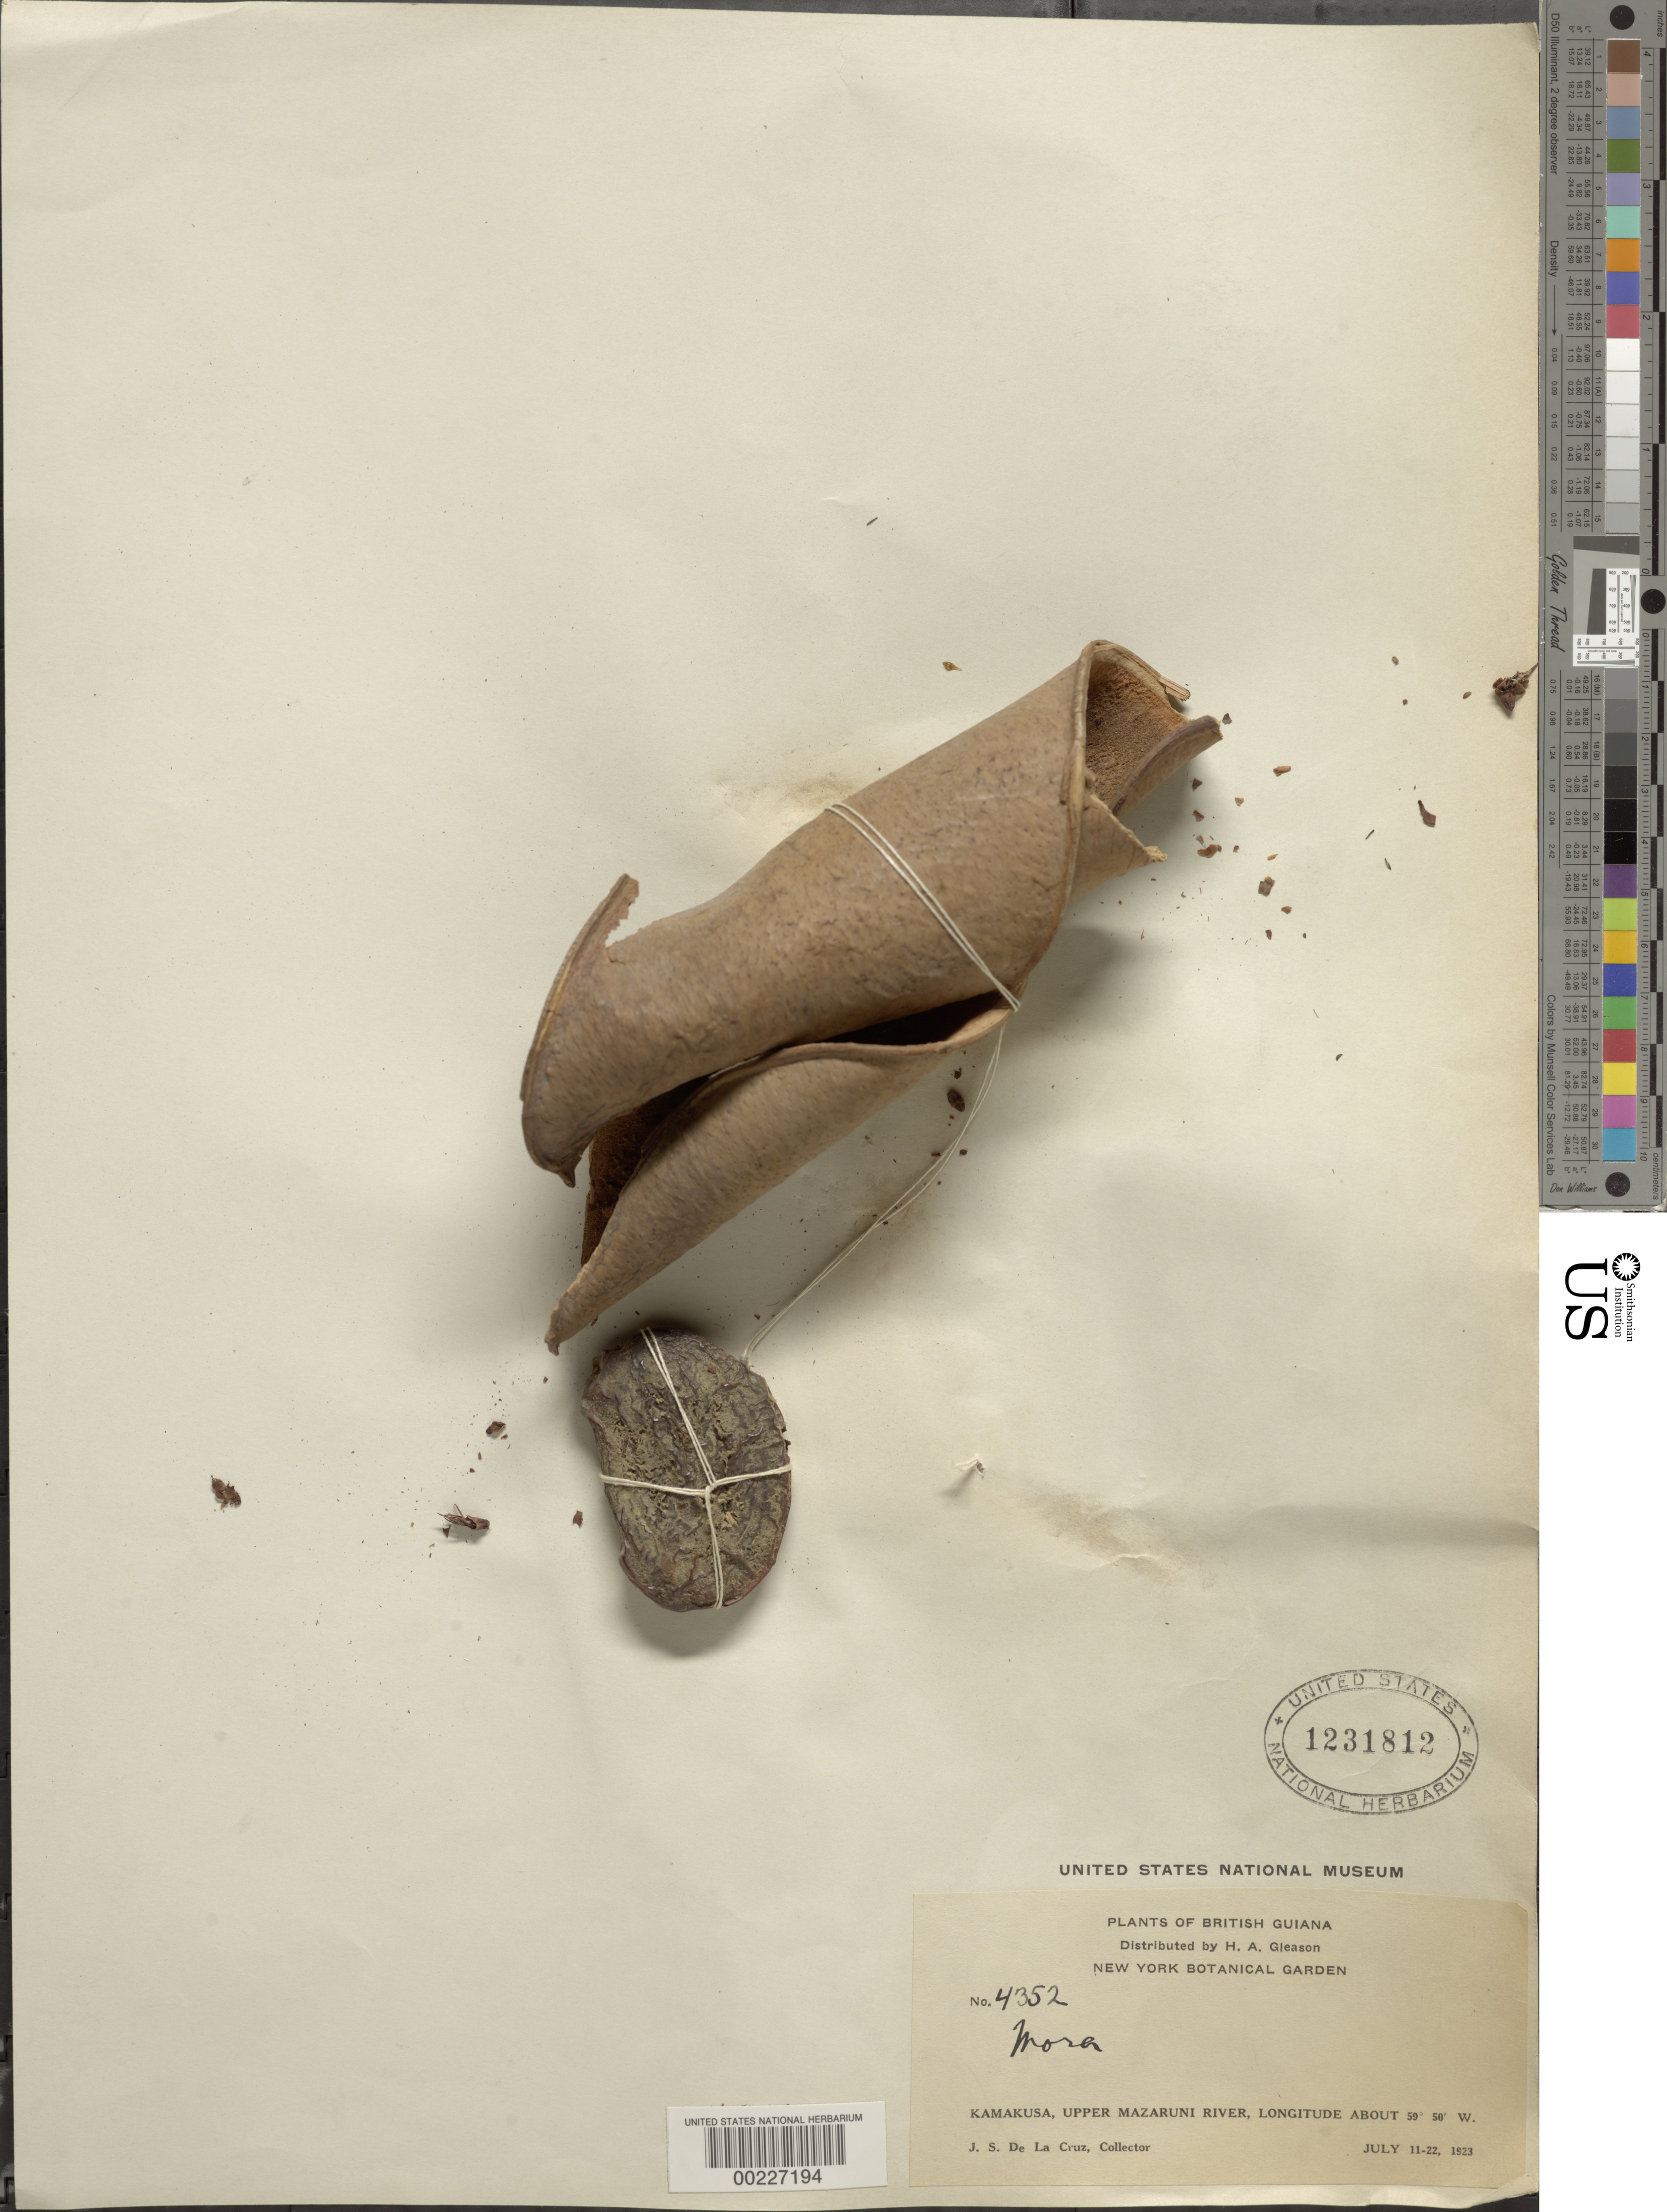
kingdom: Plantae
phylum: Tracheophyta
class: Magnoliopsida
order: Fabales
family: Fabaceae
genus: Mora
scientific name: Mora excelsa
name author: Benth.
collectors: J. S. de la Cruz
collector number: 4352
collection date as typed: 11 Jul 1923 to 22 Jul 1923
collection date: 1923-07-11/1923-07-22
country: Guyana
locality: Kamakusa, upper mazaruni river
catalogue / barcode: US 1231812